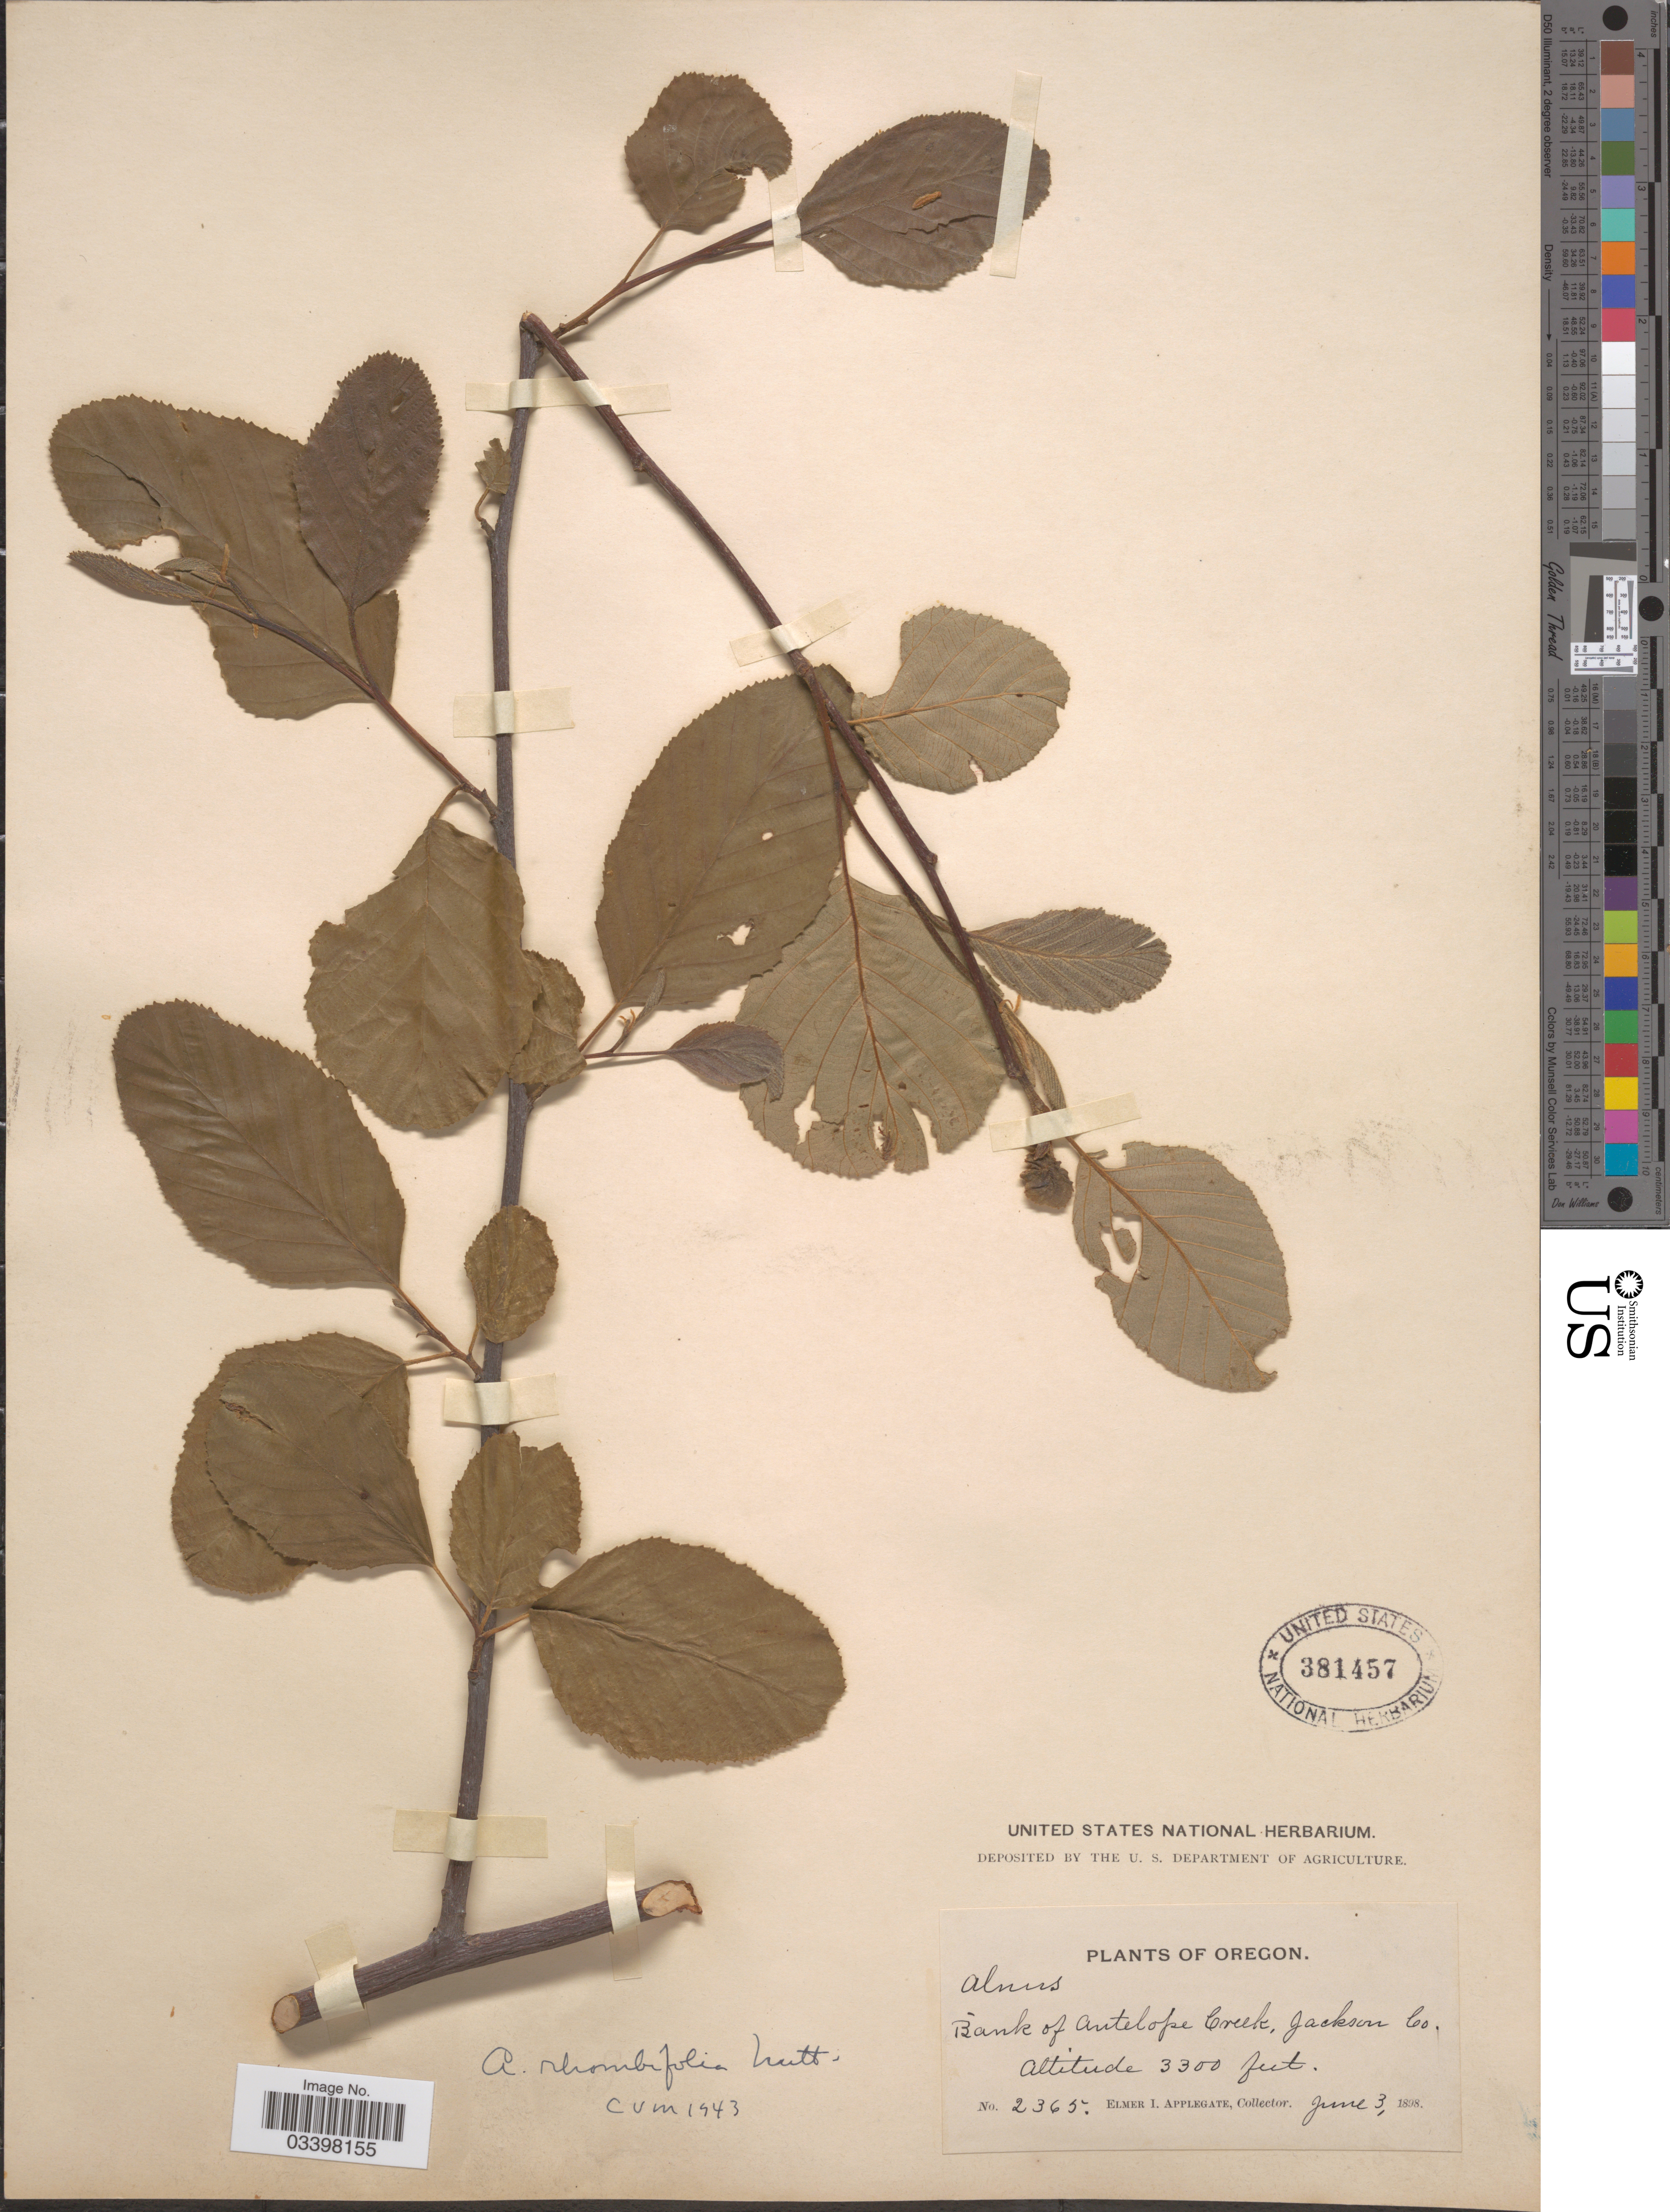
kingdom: Plantae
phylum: Tracheophyta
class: Magnoliopsida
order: Fagales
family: Betulaceae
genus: Alnus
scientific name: Alnus rhombifolia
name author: Nutt.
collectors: E. I. Applegate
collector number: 2365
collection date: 1898-06-03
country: United States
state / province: Oregon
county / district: Jackson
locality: Bank of Antelope Creek, Jackson Co.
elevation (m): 1006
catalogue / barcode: US 381457